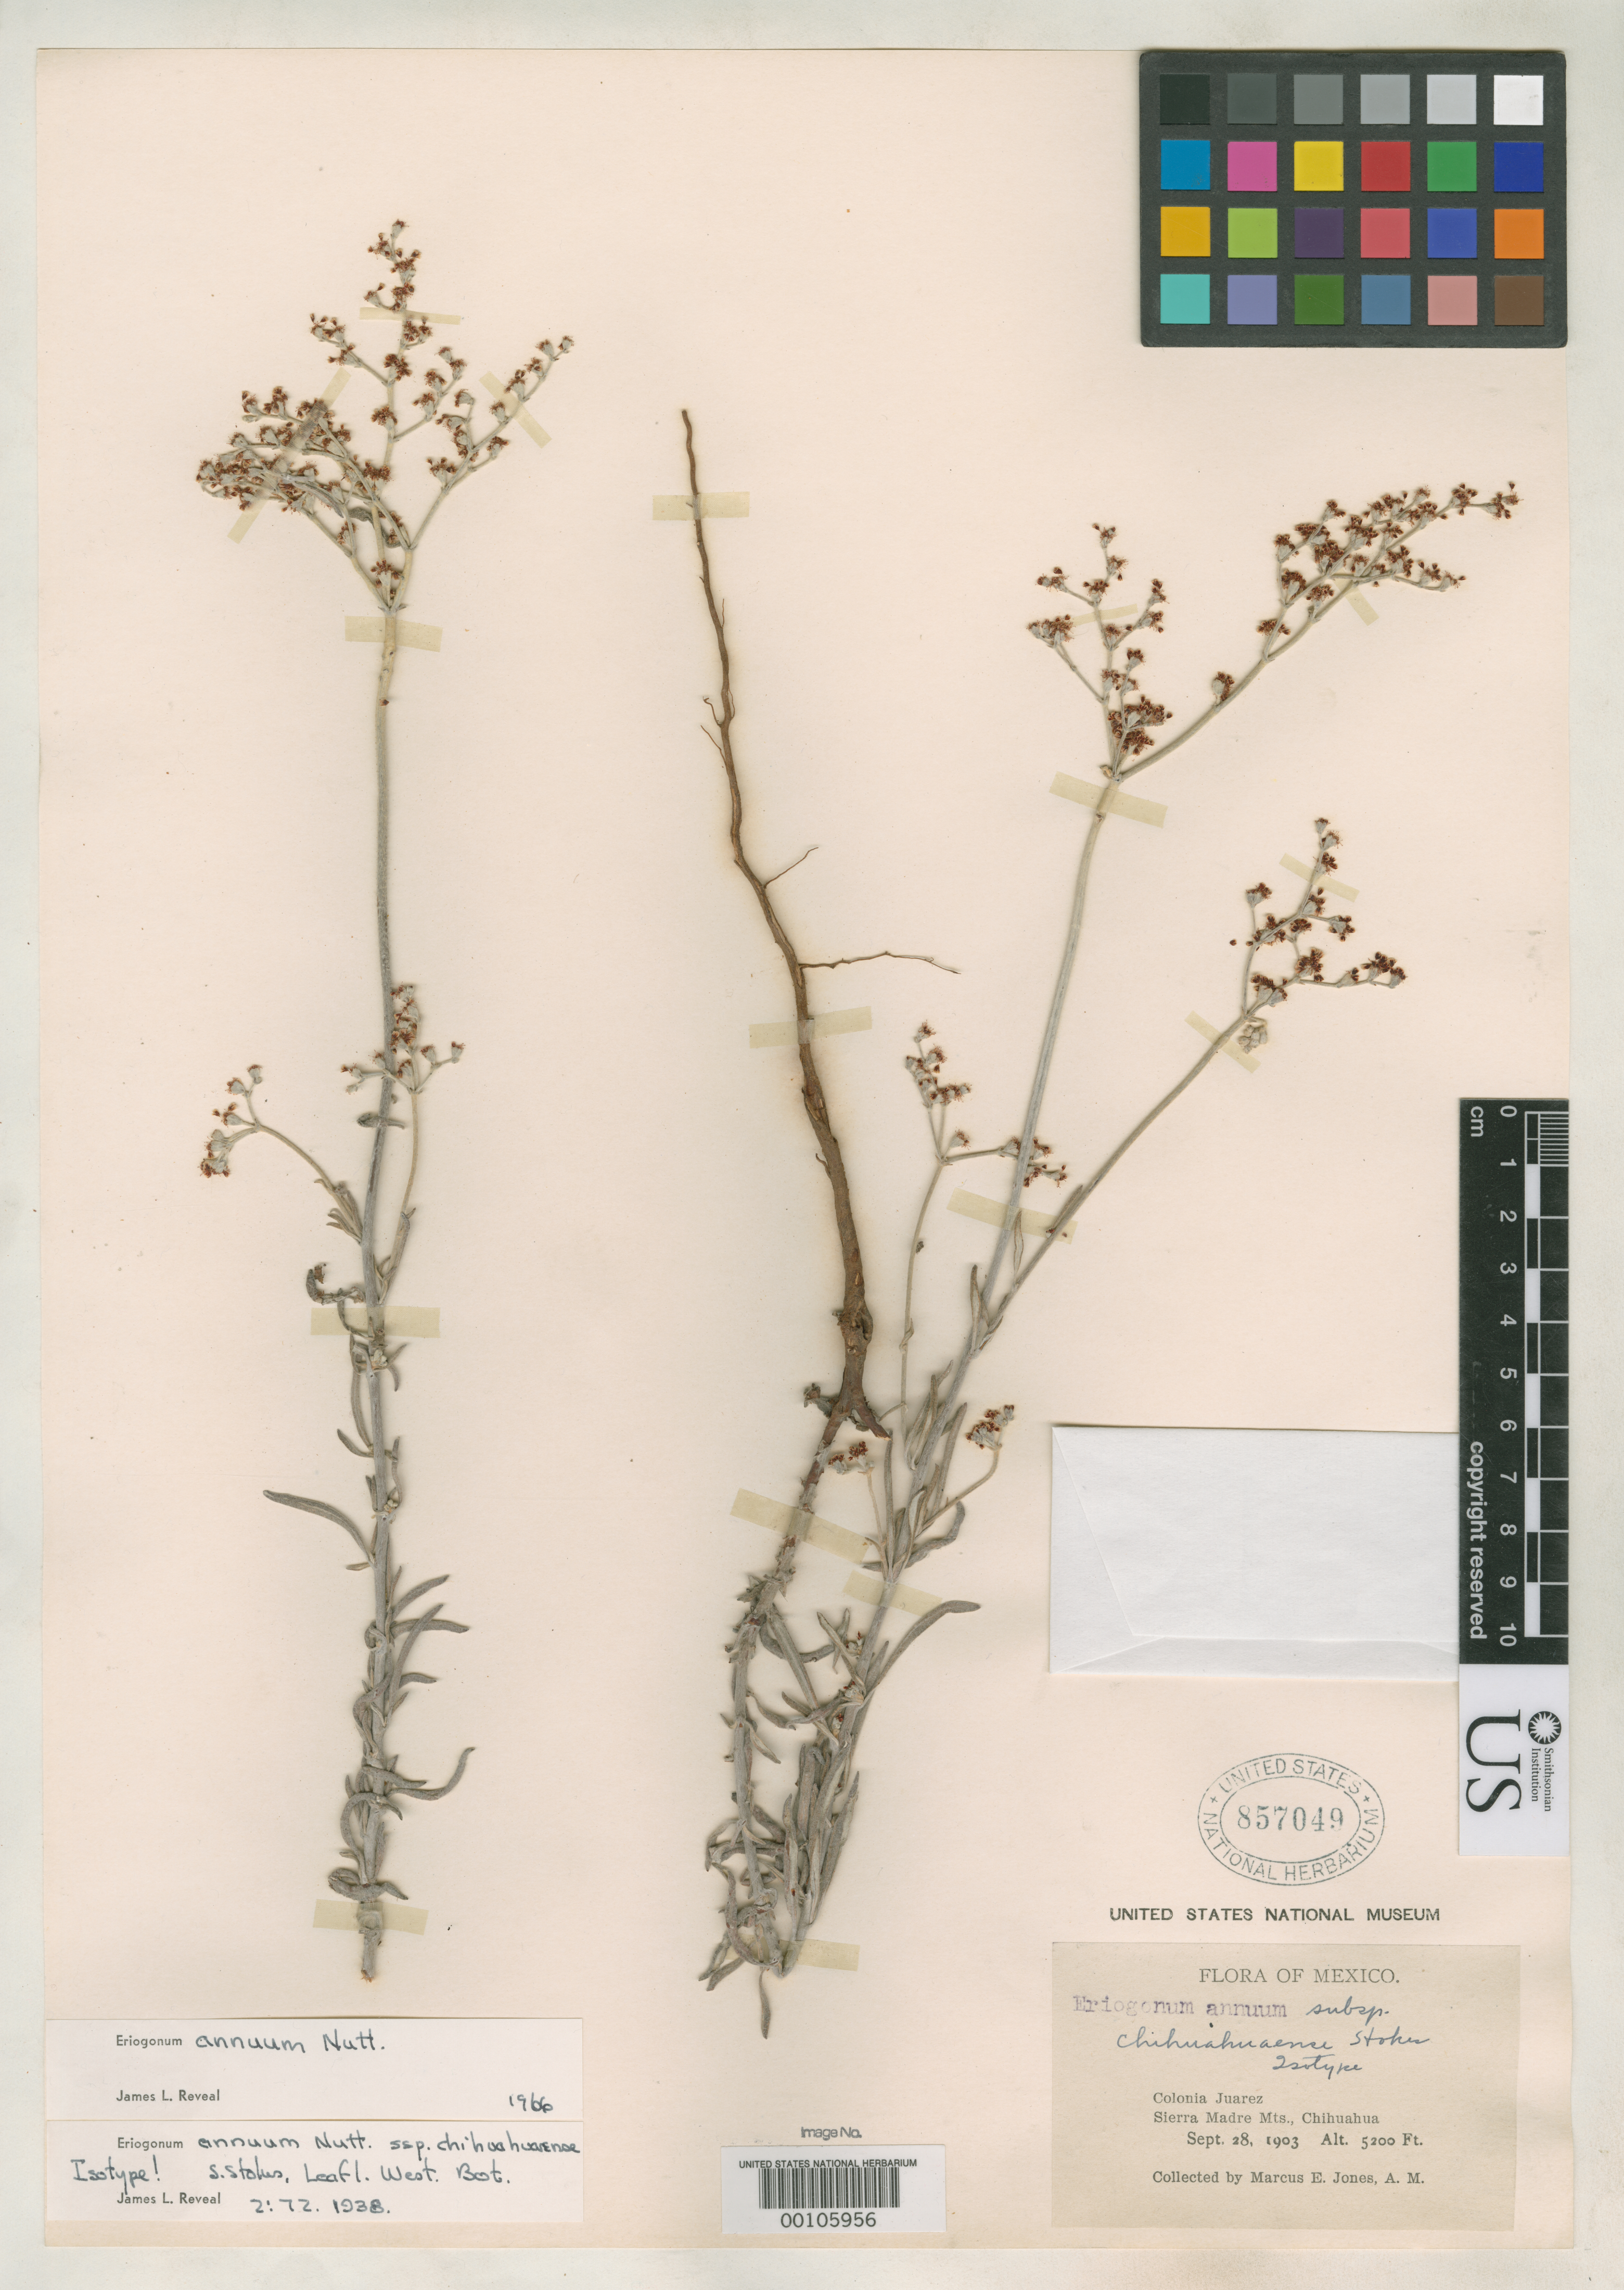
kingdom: Plantae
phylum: Tracheophyta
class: Magnoliopsida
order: Caryophyllales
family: Polygonaceae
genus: Eriogonum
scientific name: Eriogonum annum subsp. chihuahuaense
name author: S. Stokes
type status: Isotype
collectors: M. E. Jones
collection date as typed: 28 Sep 1903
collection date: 1903-09-28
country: Mexico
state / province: Chihuahua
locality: Colonia Juarez, Sierra Madre Mts.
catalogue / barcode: US 857049